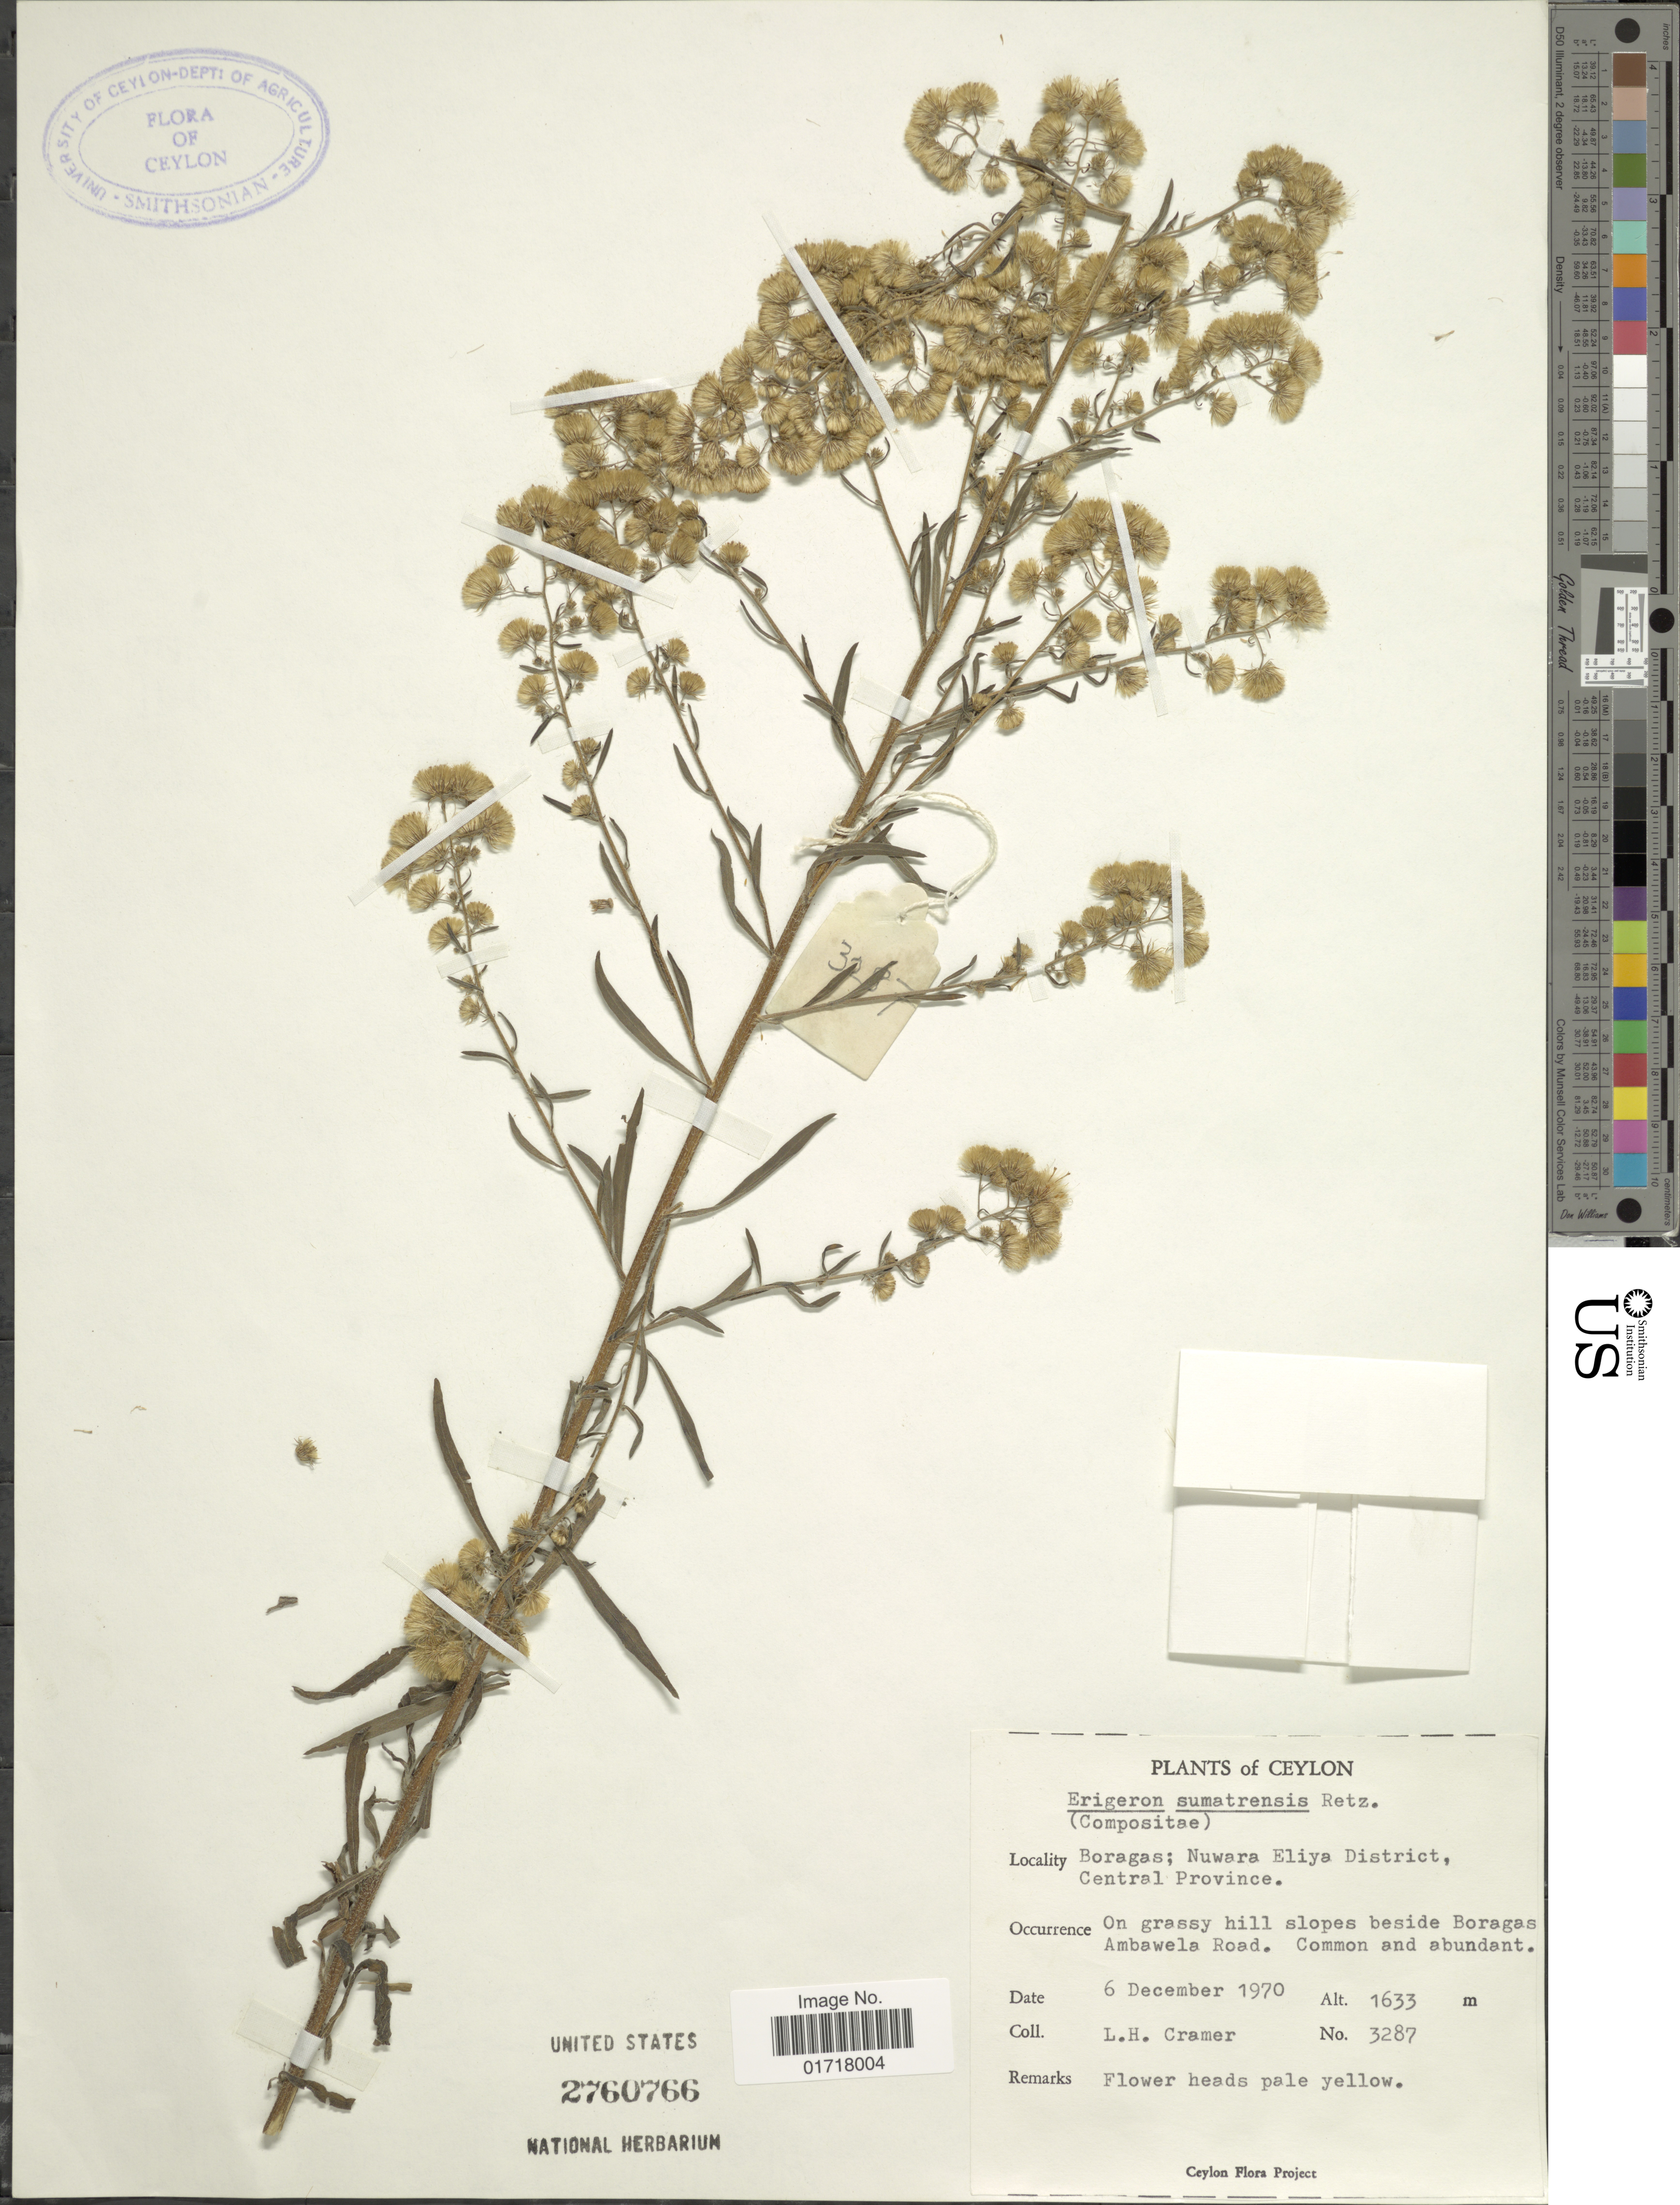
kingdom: Plantae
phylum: Tracheophyta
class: Magnoliopsida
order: Asterales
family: Asteraceae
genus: Conyza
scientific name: Conyza sumatrensis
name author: (Retz.) E. Walker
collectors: L. H. Cramer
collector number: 3287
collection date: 1970-12-06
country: Sri Lanka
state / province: Central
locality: Ceylon, Boragas; Nuwara Eliya District, Central Province, On grassy hill slopes beside Boragas Ambawela Road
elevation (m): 1633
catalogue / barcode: US 2760766